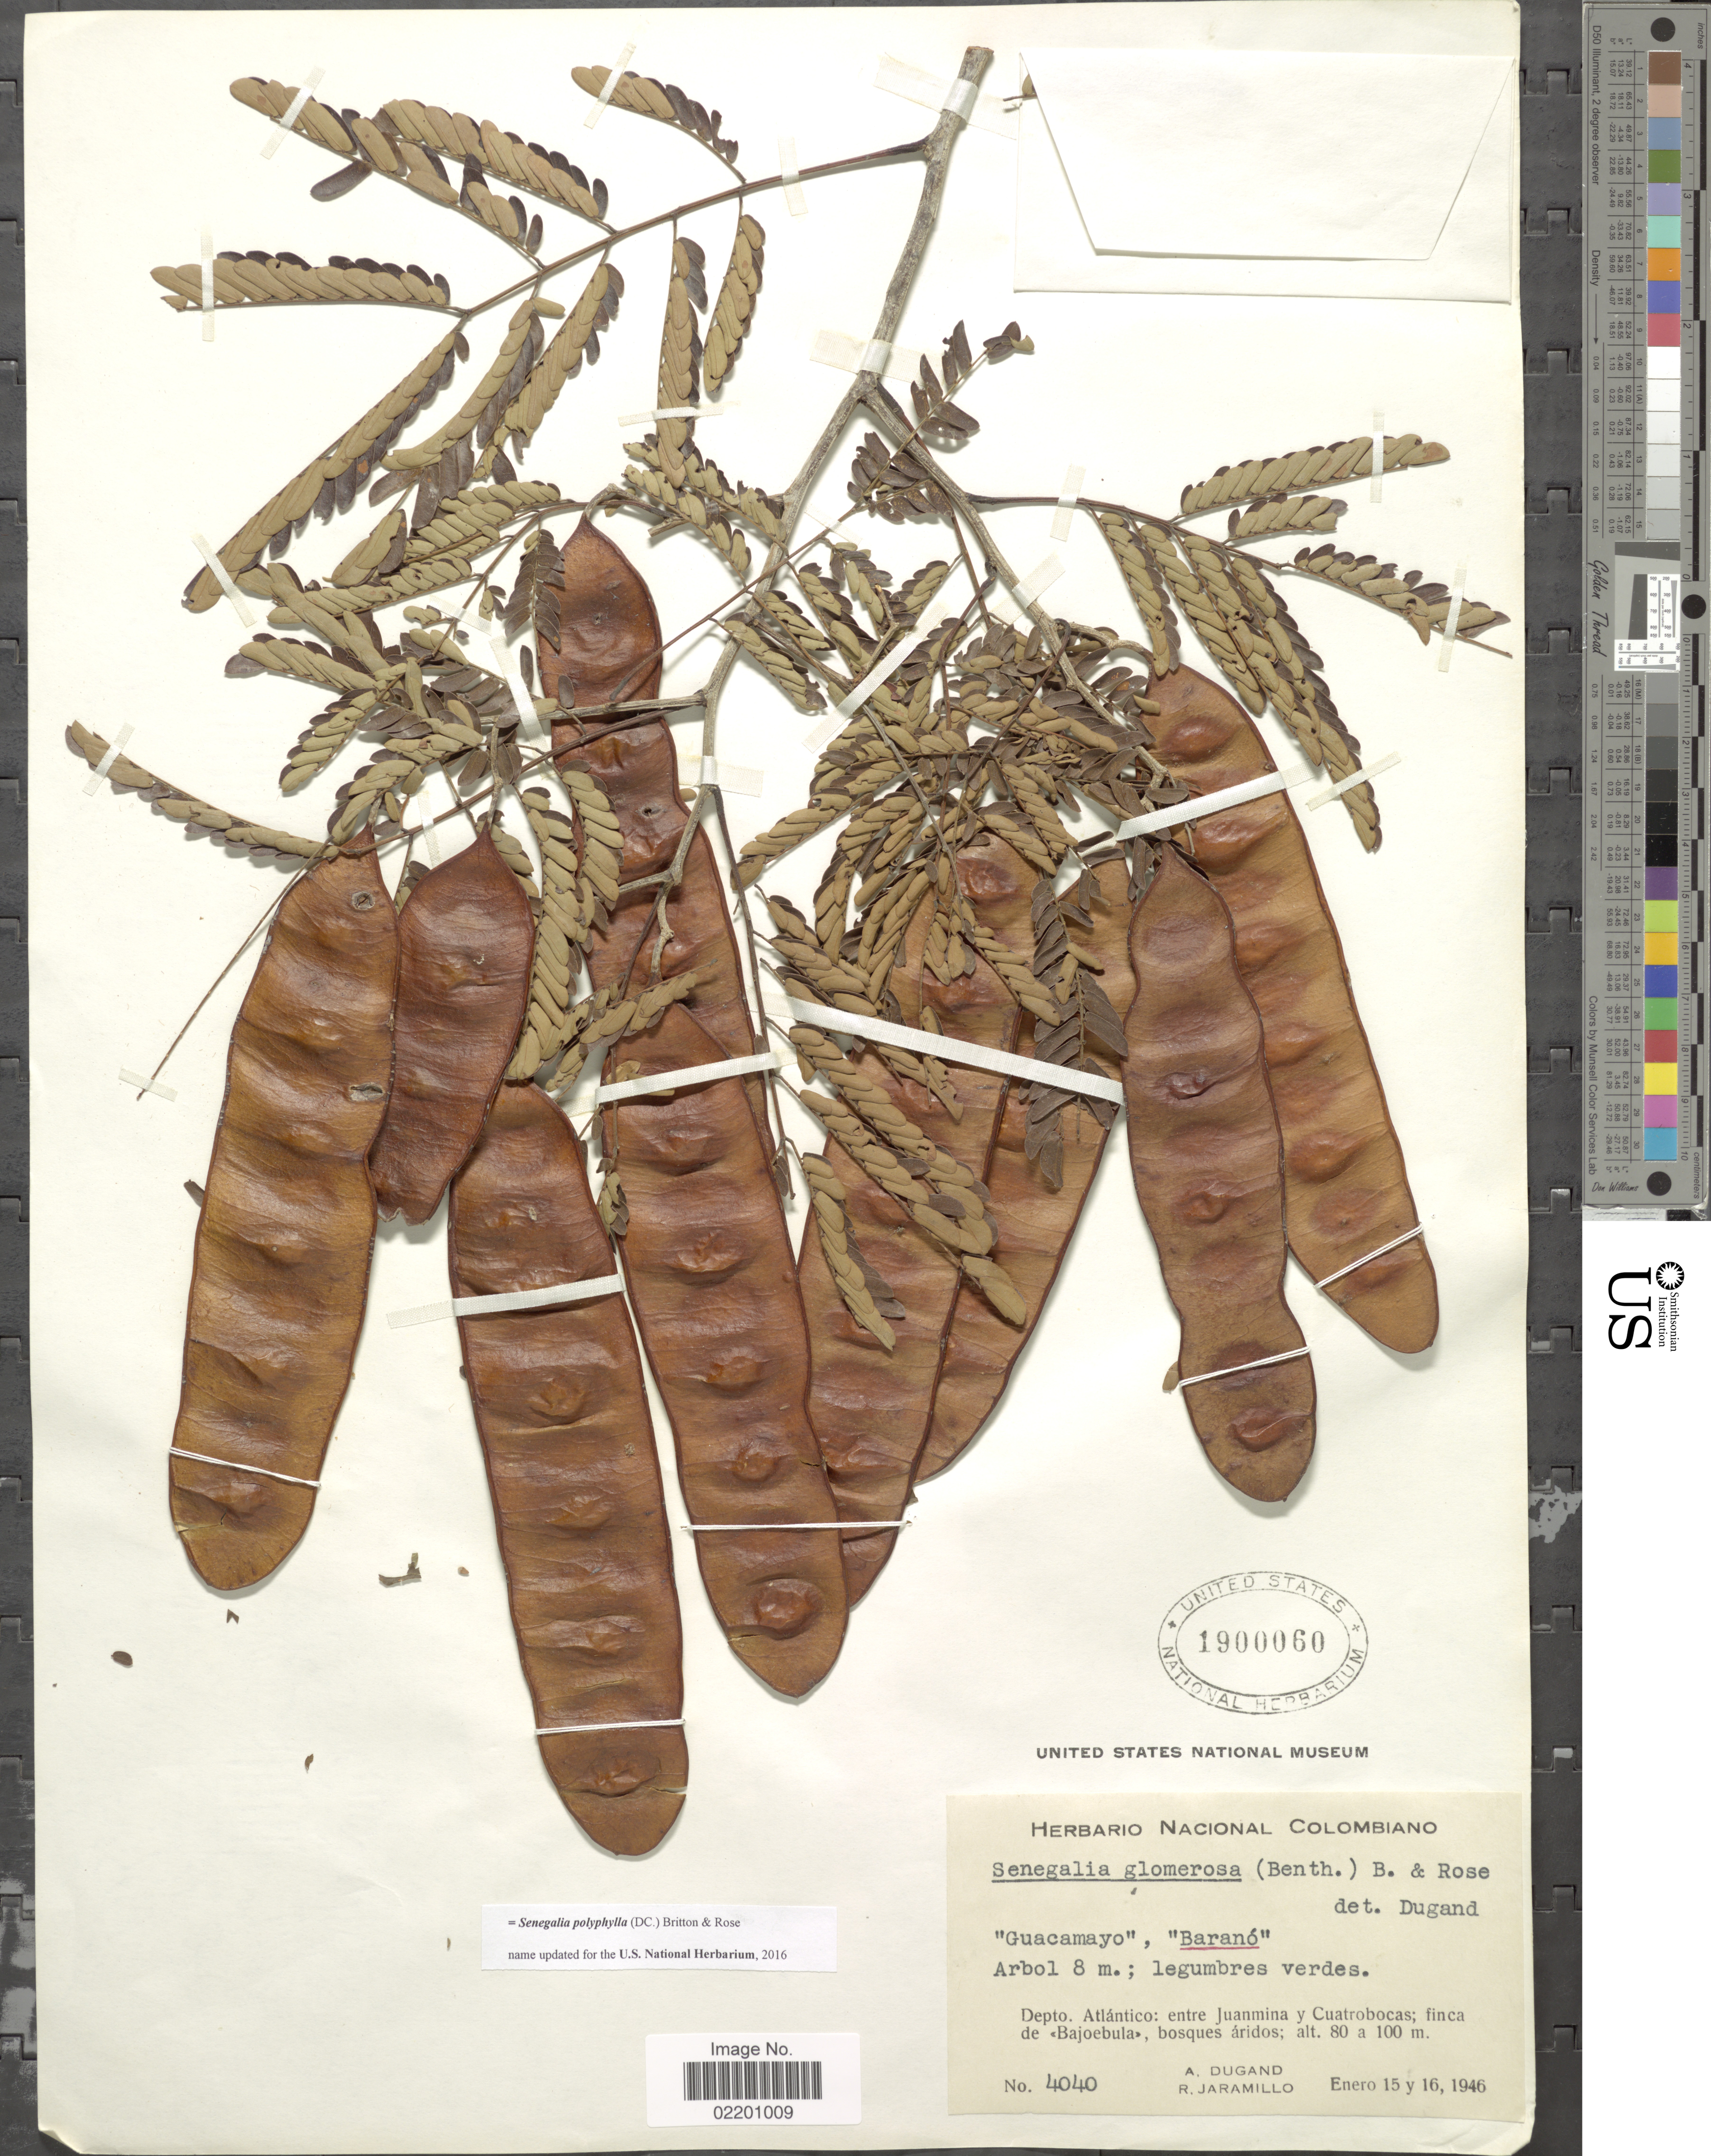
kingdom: Plantae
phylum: Tracheophyta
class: Magnoliopsida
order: Fabales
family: Fabaceae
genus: Senegalia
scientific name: Senegalia polyphylla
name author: (DC.) Britton & Rose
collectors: A. Dugand & R. Jaramillo M.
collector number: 4040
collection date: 1946-01-15/1946-01-16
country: Colombia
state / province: Atlántico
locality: Guacamayo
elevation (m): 80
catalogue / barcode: US 1900060